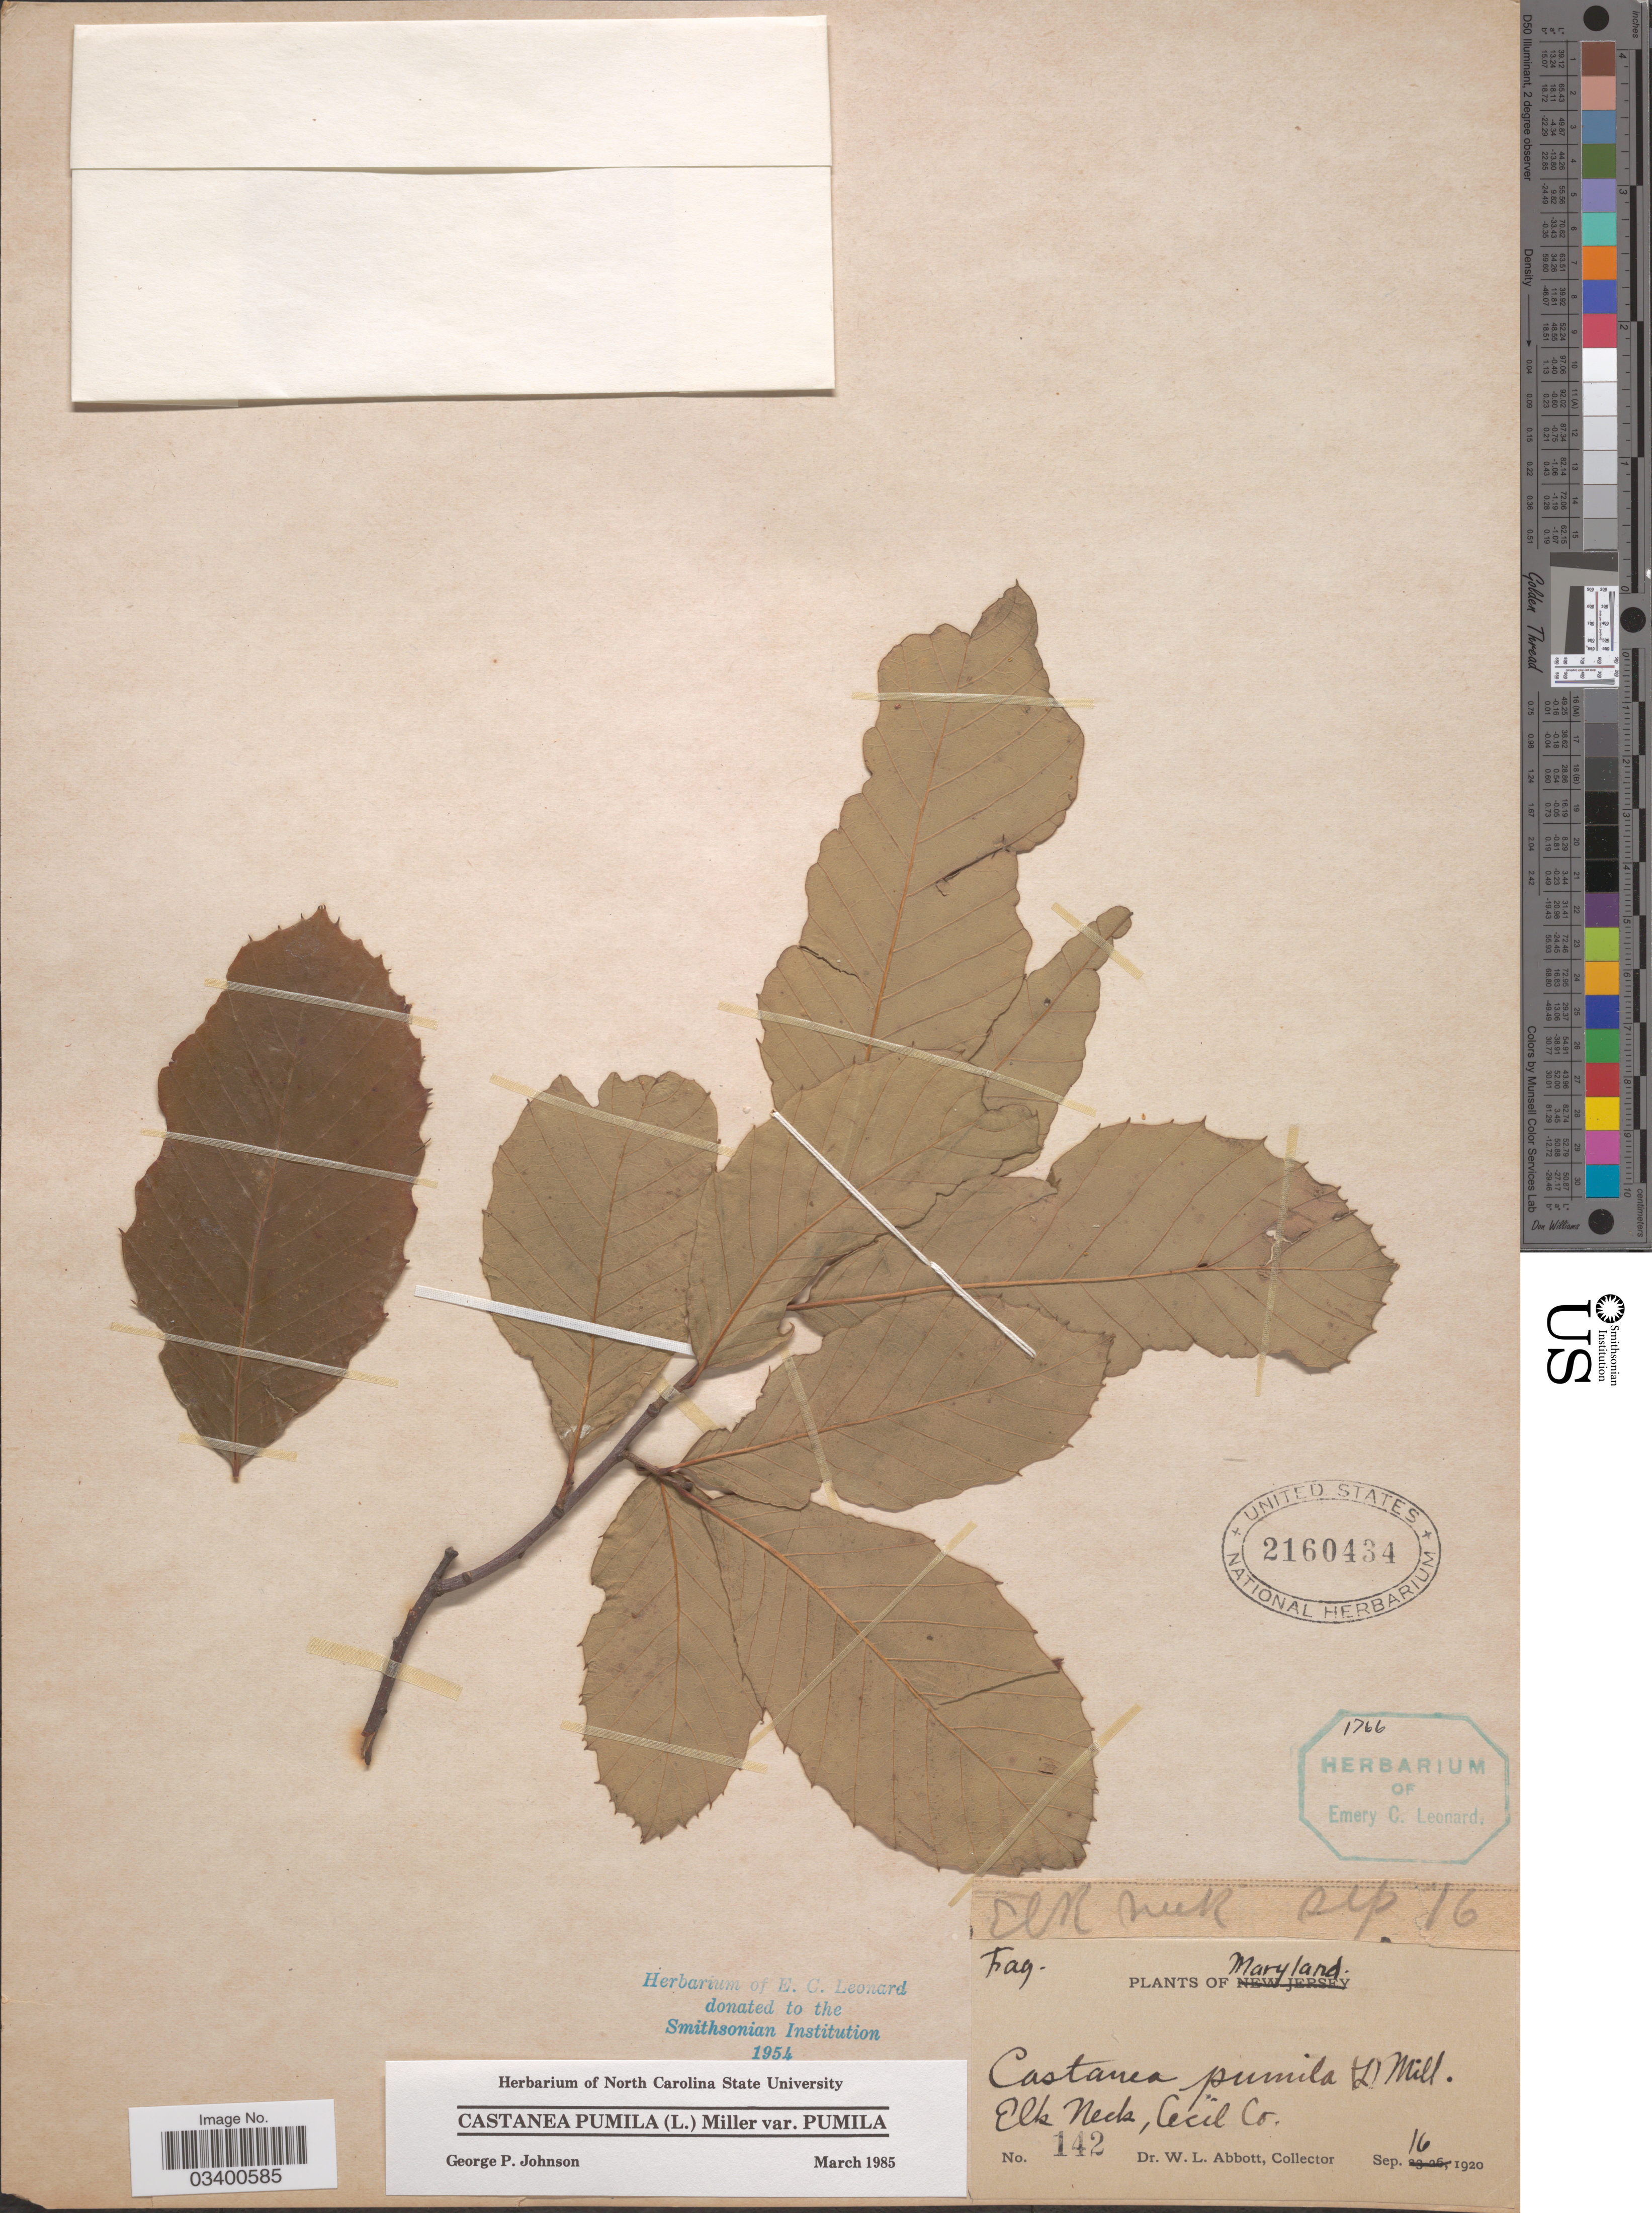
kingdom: Plantae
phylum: Tracheophyta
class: Magnoliopsida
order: Fagales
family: Fagaceae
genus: Castanea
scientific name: Castanea pumila var. pumila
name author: (L.) Mill.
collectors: W. L. Abbott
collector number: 142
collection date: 1920-09-16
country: United States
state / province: Maryland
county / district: Cecil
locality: Elk Neck, Cecil Co.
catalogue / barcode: US 2160434